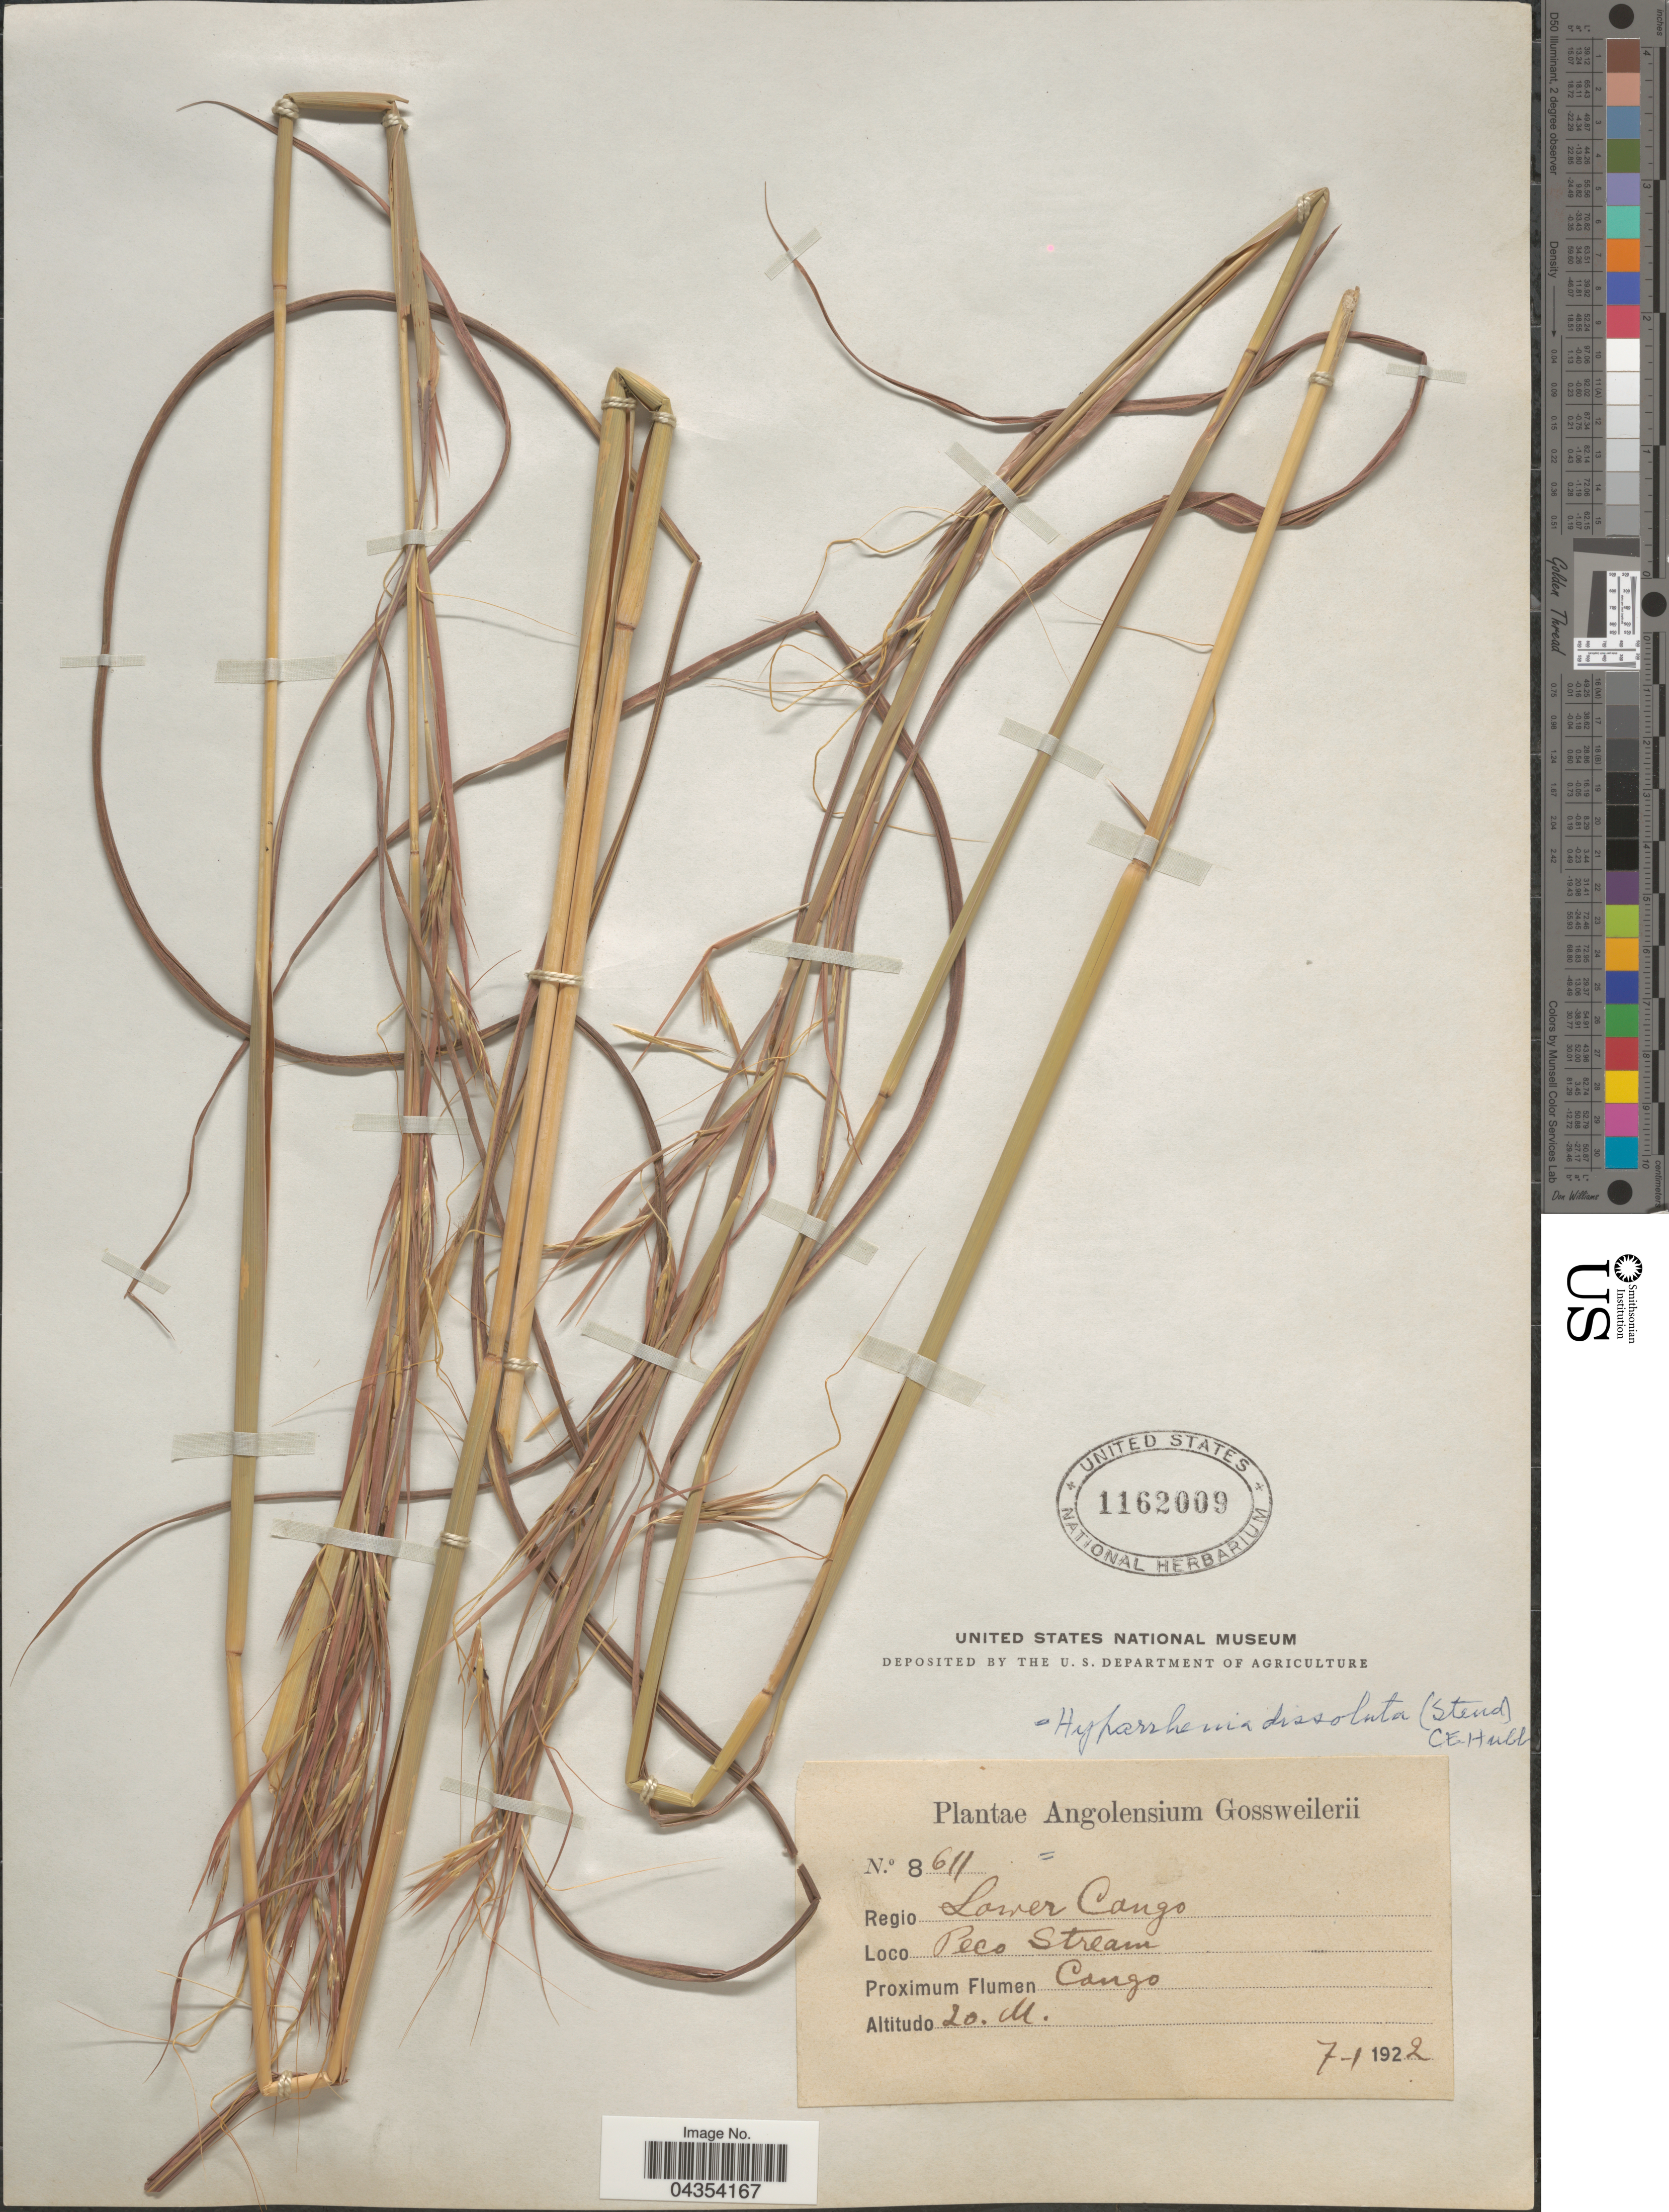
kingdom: Plantae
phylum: Tracheophyta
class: Liliopsida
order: Poales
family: Poaceae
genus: Hyperthelia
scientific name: Hyperthelia dissoluta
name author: (Nees ex Steud.) Clayton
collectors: -. Gossweiler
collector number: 8611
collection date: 1922-01-07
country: Angola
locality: Regio Lower Congo. Peco Stream. Proximum Flumen Congo.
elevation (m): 20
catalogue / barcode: US 1162009